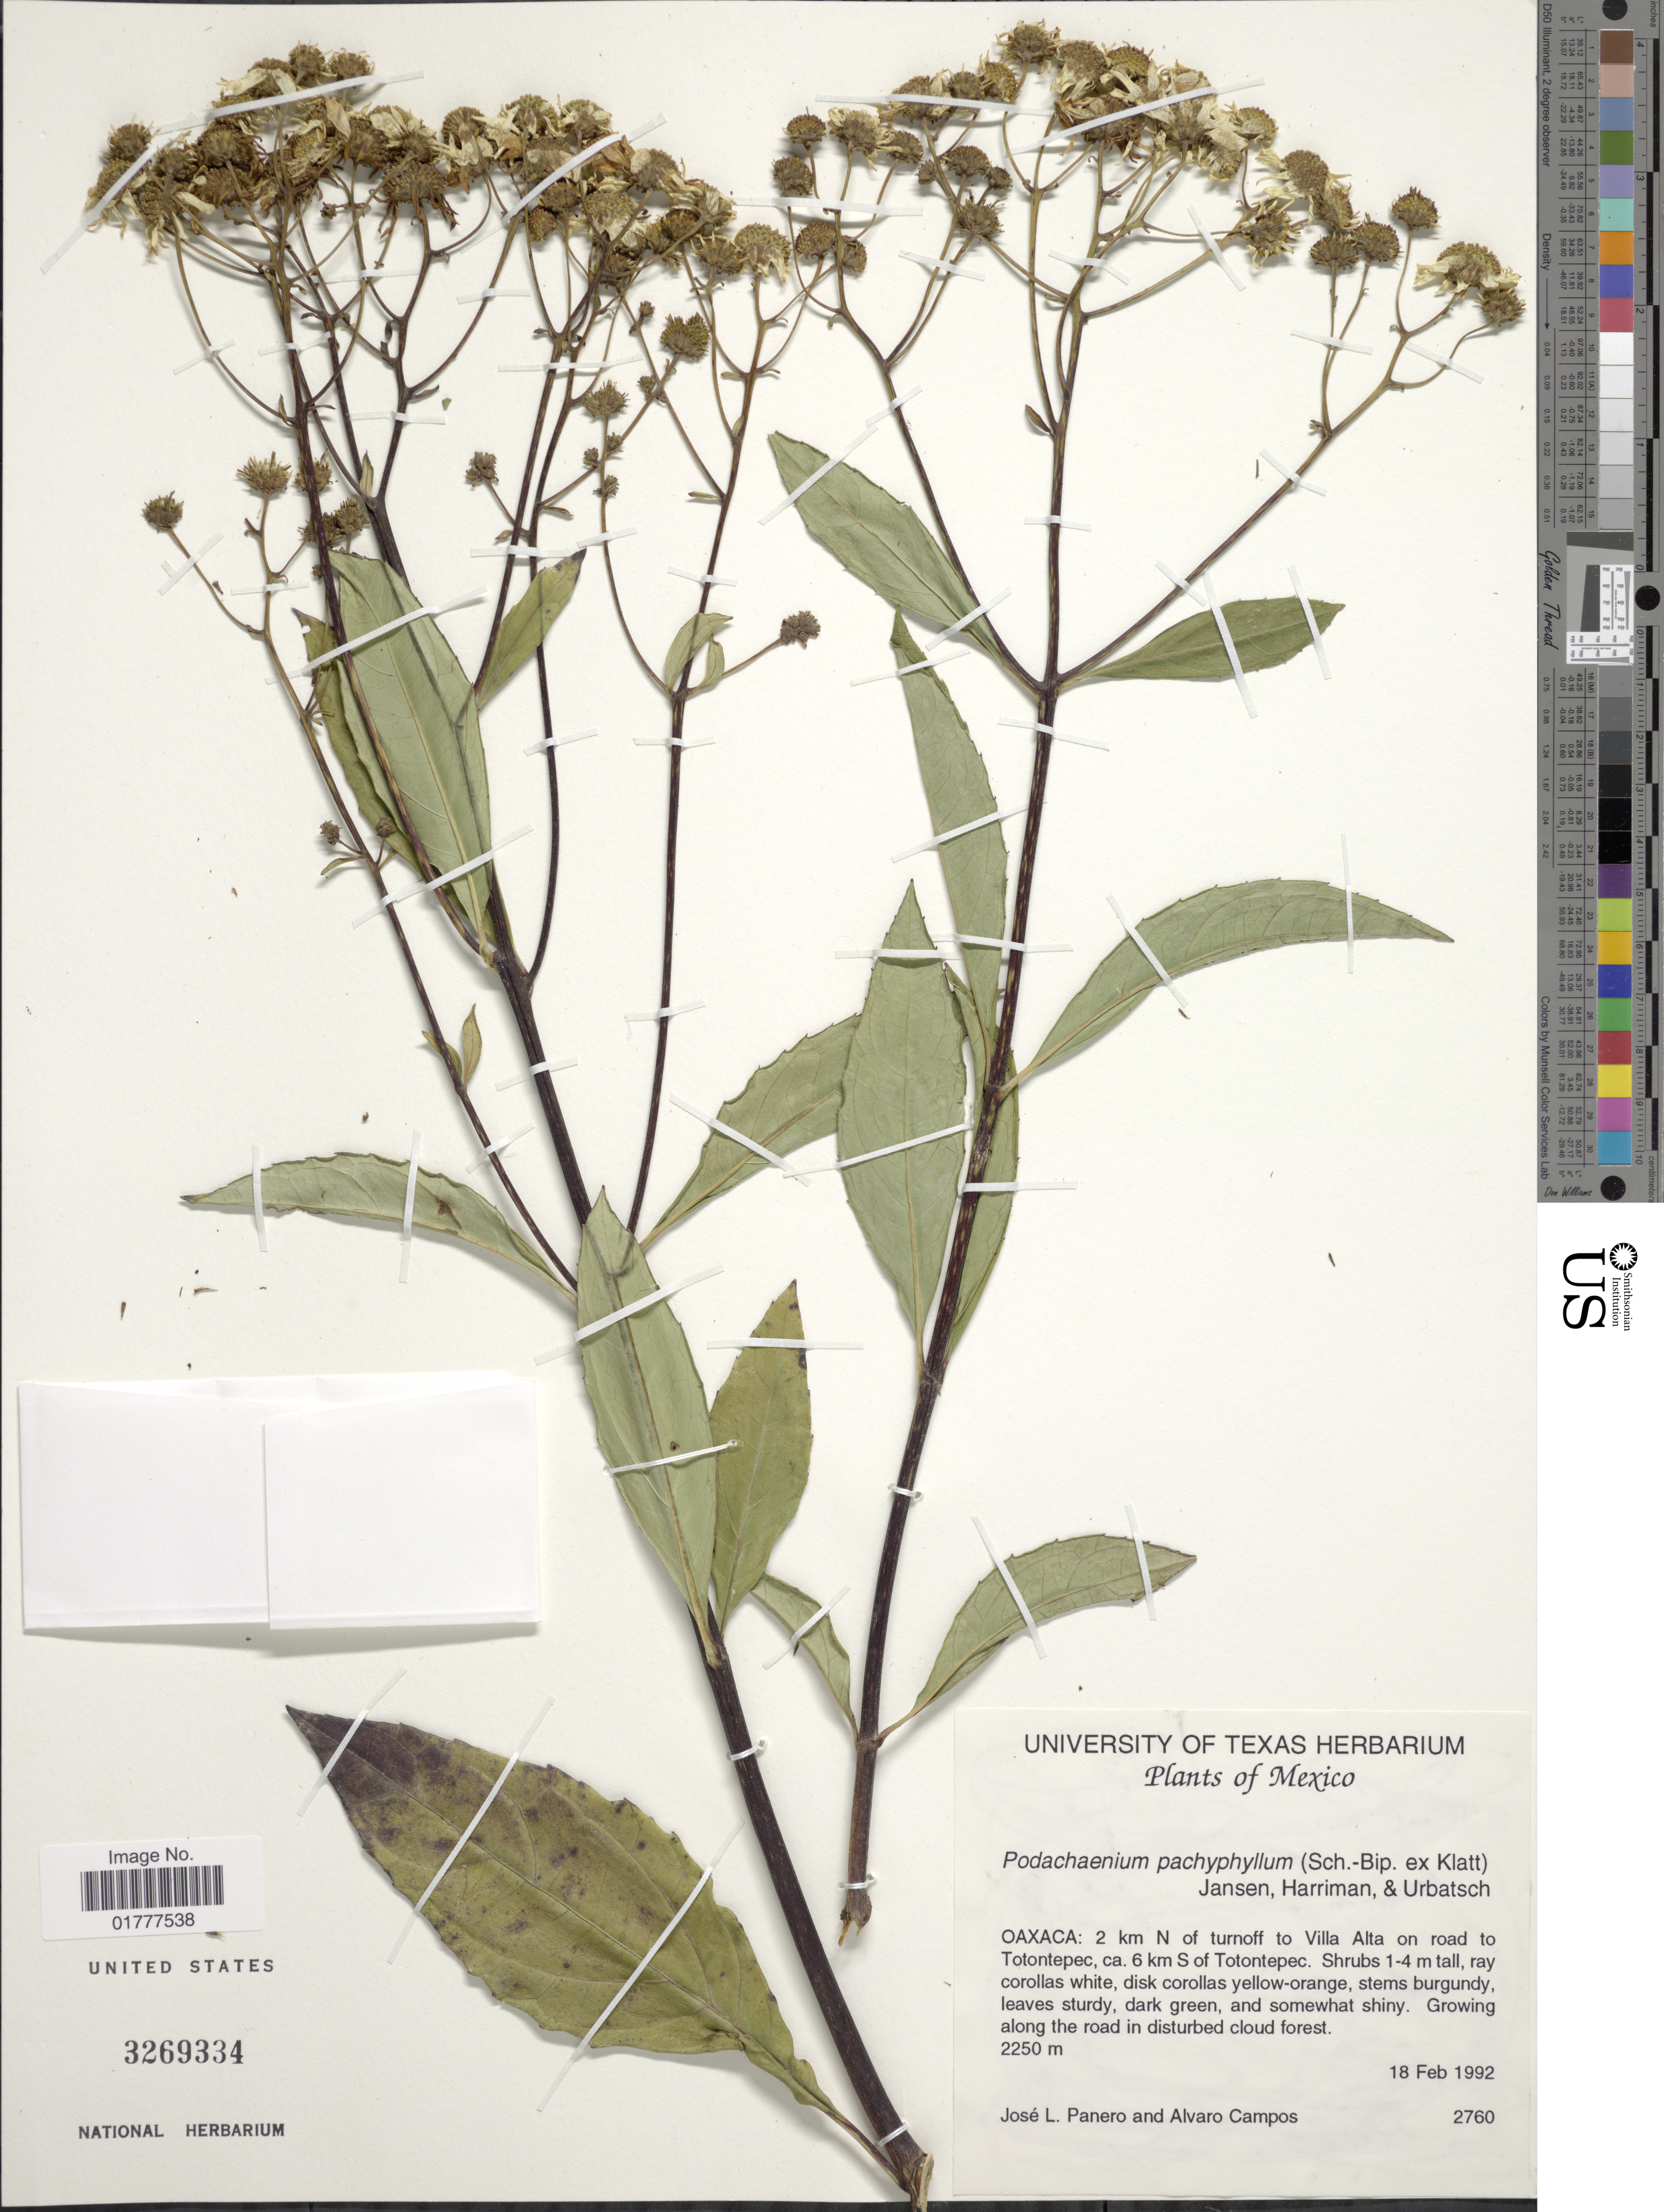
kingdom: Plantae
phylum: Tracheophyta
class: Magnoliopsida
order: Asterales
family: Asteraceae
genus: Podachaenium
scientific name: Podachaenium pachyphyllum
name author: (Sch. Bip. ex Klatt) Jansen et al.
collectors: J. L. Panero & Á. Campos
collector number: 2760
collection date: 1992-02-18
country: Mexico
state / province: Oaxaca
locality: Oaxaca: 2 km N of turnoff to Villa Alta on road to Totontepec, ca. 6 km S of Totontepec.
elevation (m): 2250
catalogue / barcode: US 3269334